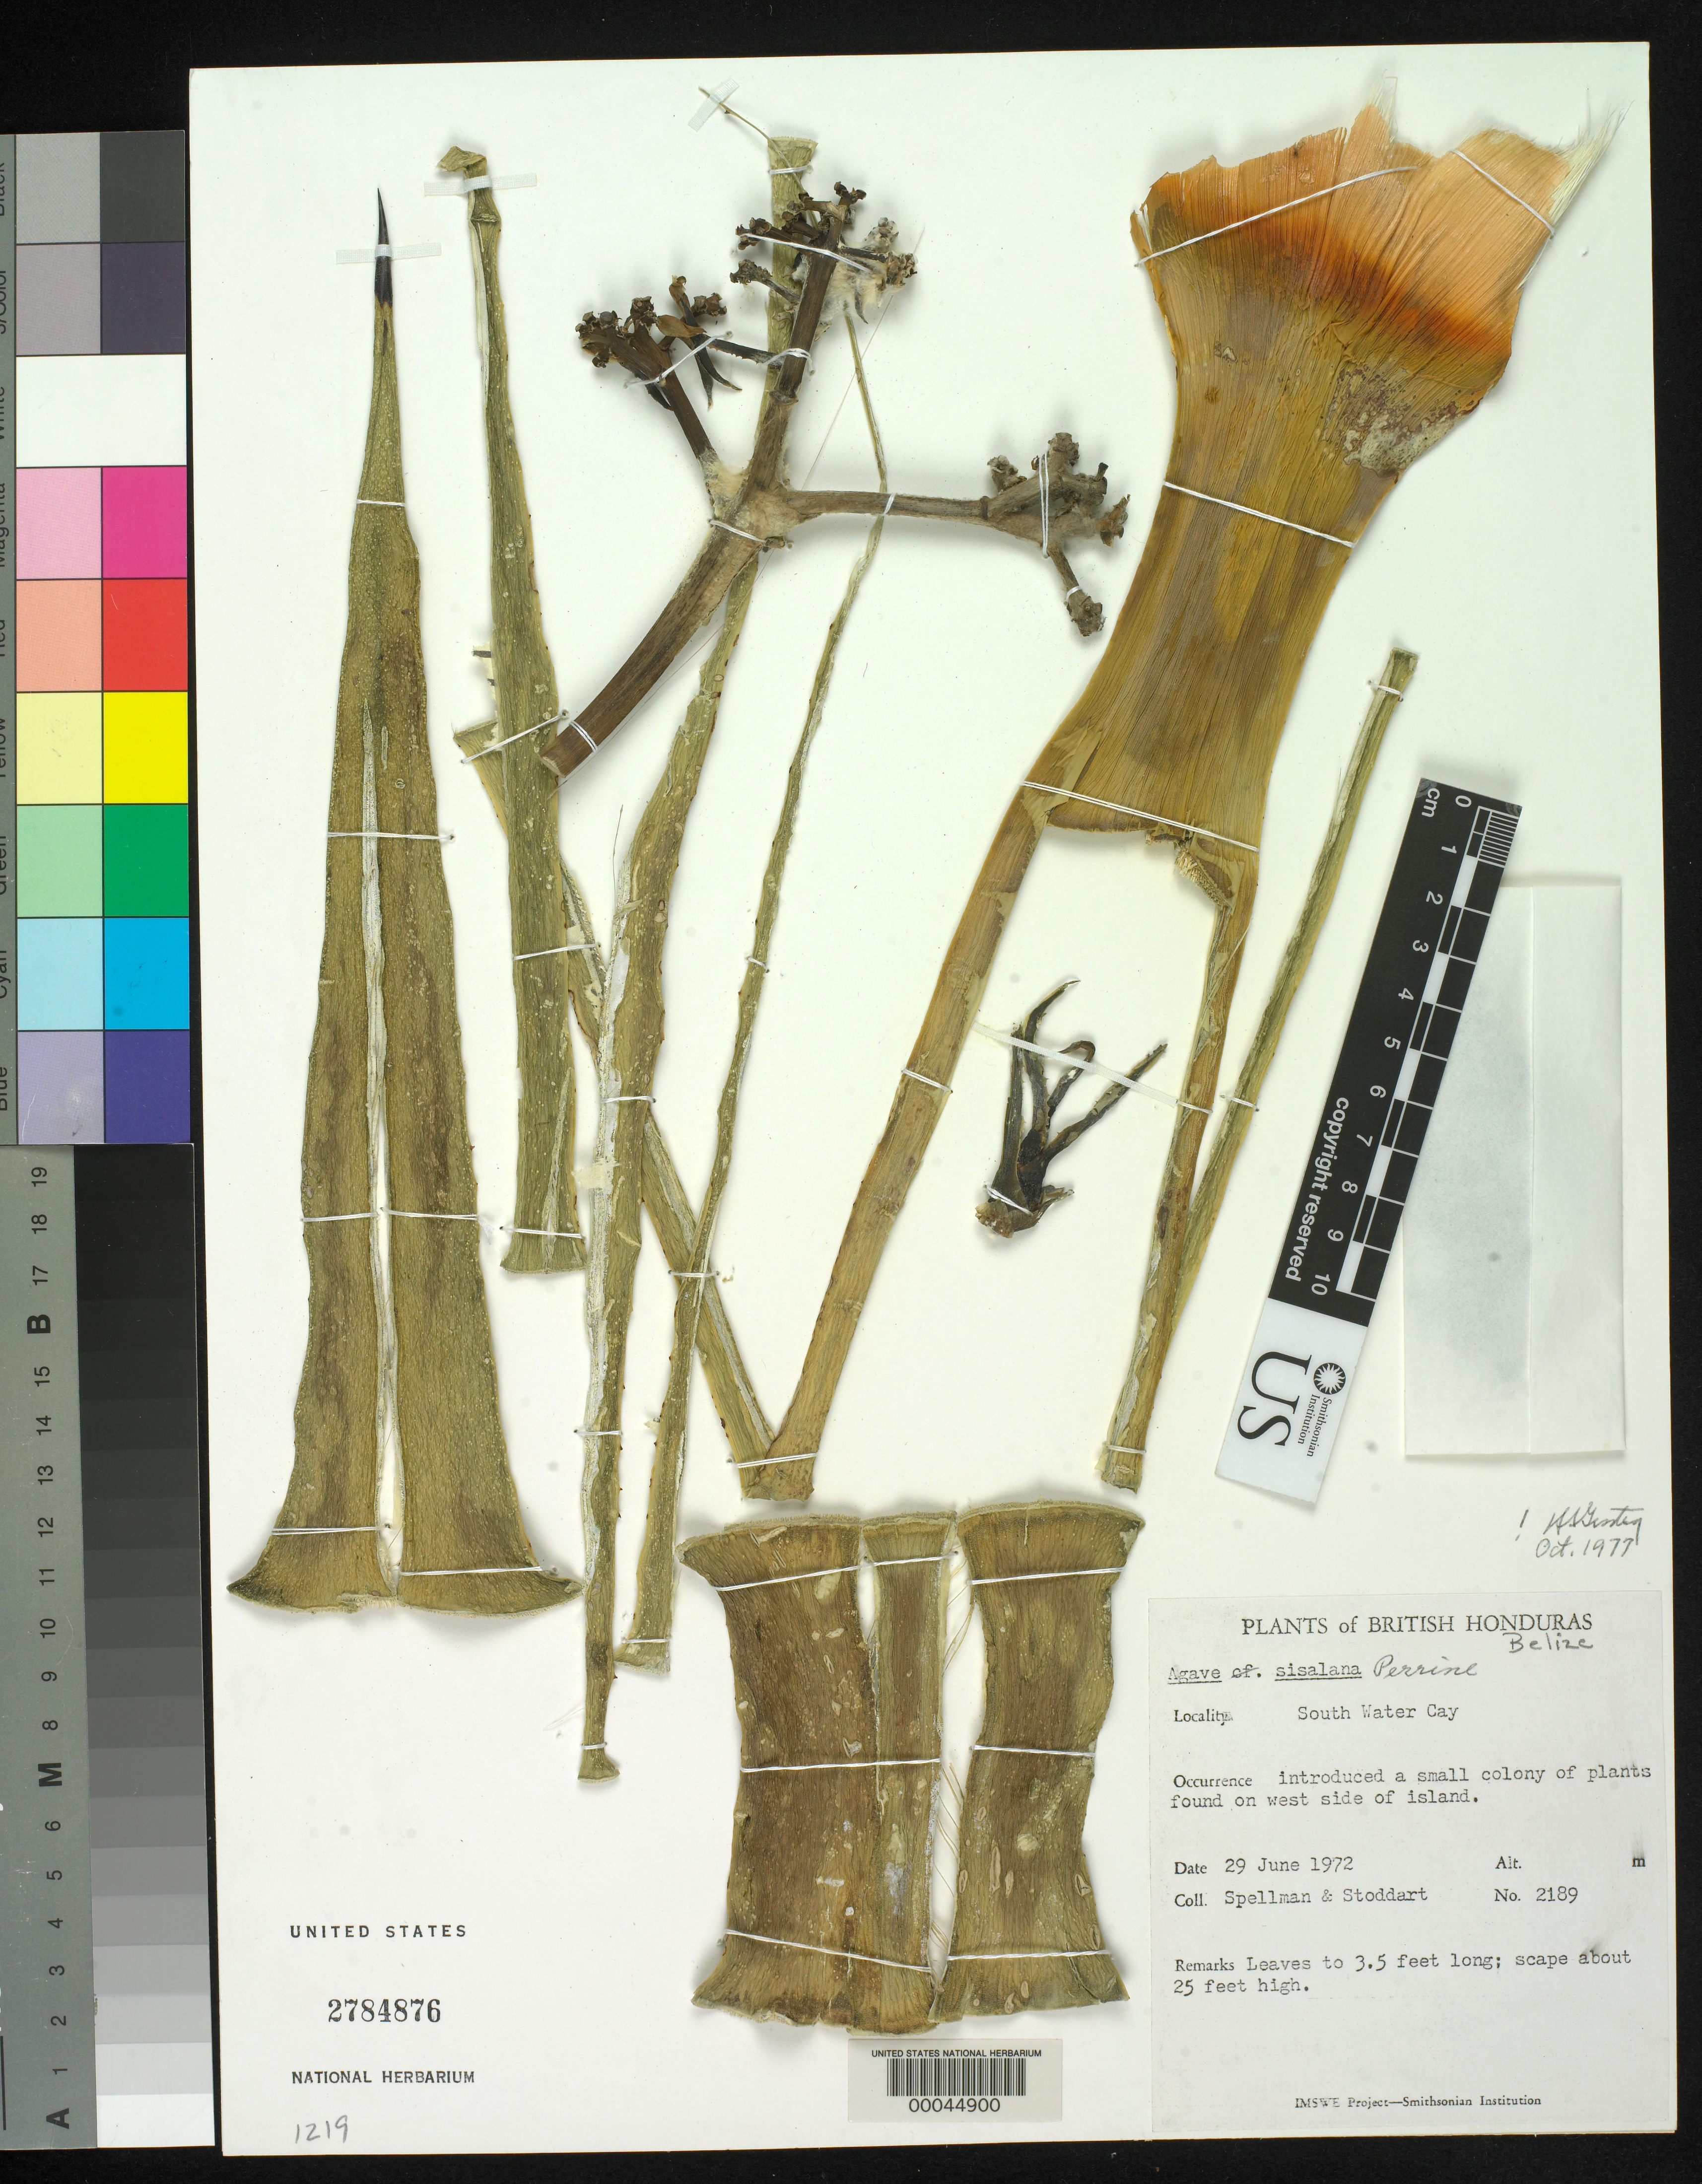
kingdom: Plantae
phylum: Tracheophyta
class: Liliopsida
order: Asparagales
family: Asparagaceae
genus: Agave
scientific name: Agave shrevei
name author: Gentry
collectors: D. L. Spellman & D. R. Stoddart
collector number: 2189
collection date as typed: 29 Jun 1972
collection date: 1972-06-29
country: Belize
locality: South Water Cay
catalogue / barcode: US 2784876